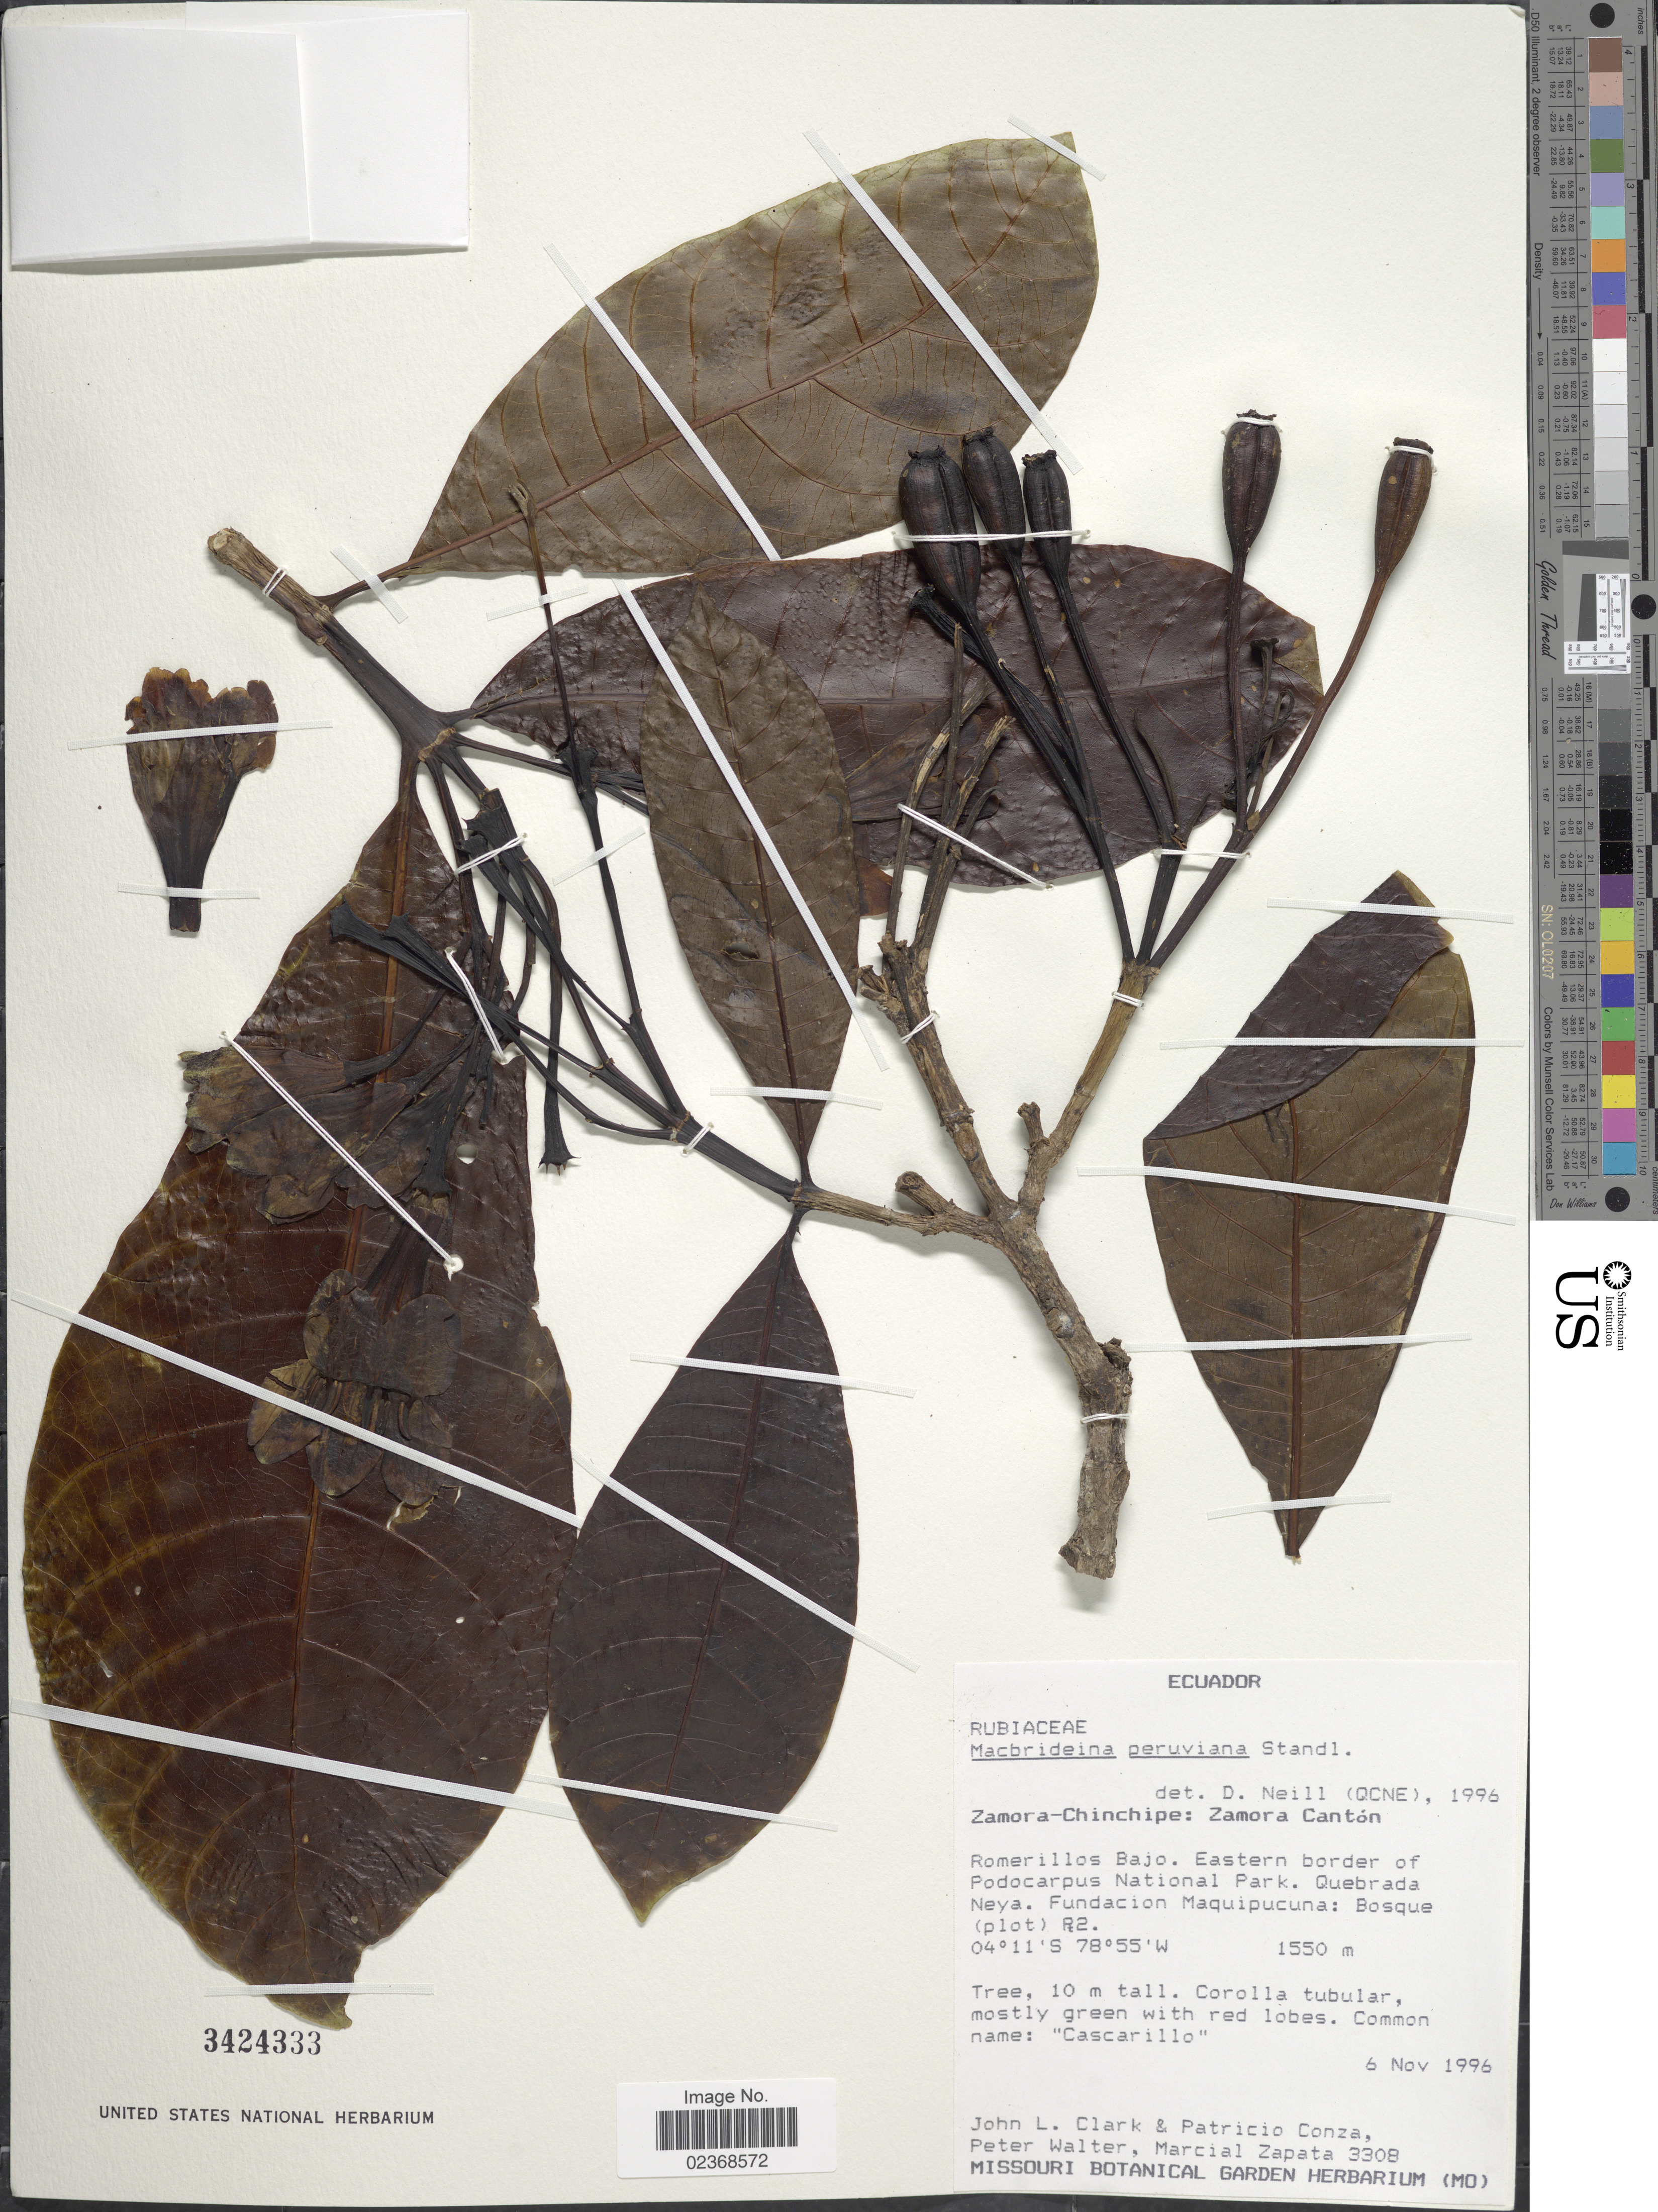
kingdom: Plantae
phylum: Tracheophyta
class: Magnoliopsida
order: Gentianales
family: Rubiaceae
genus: Macbrideina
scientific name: Macbrideina peruviana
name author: Standl.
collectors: J. L. Clark, P. Conza, P. Walter & M. Zapata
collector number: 3308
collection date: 1996-11-06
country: Ecuador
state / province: Zamora-Chinchipe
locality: Zamora Canton, Romerillos Bajo. Eastern border of Podocarpus National Park. Quebrada Neya. Fundacion Maquipucuna: Bosque (plot) R2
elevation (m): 1550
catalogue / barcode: US 3424333